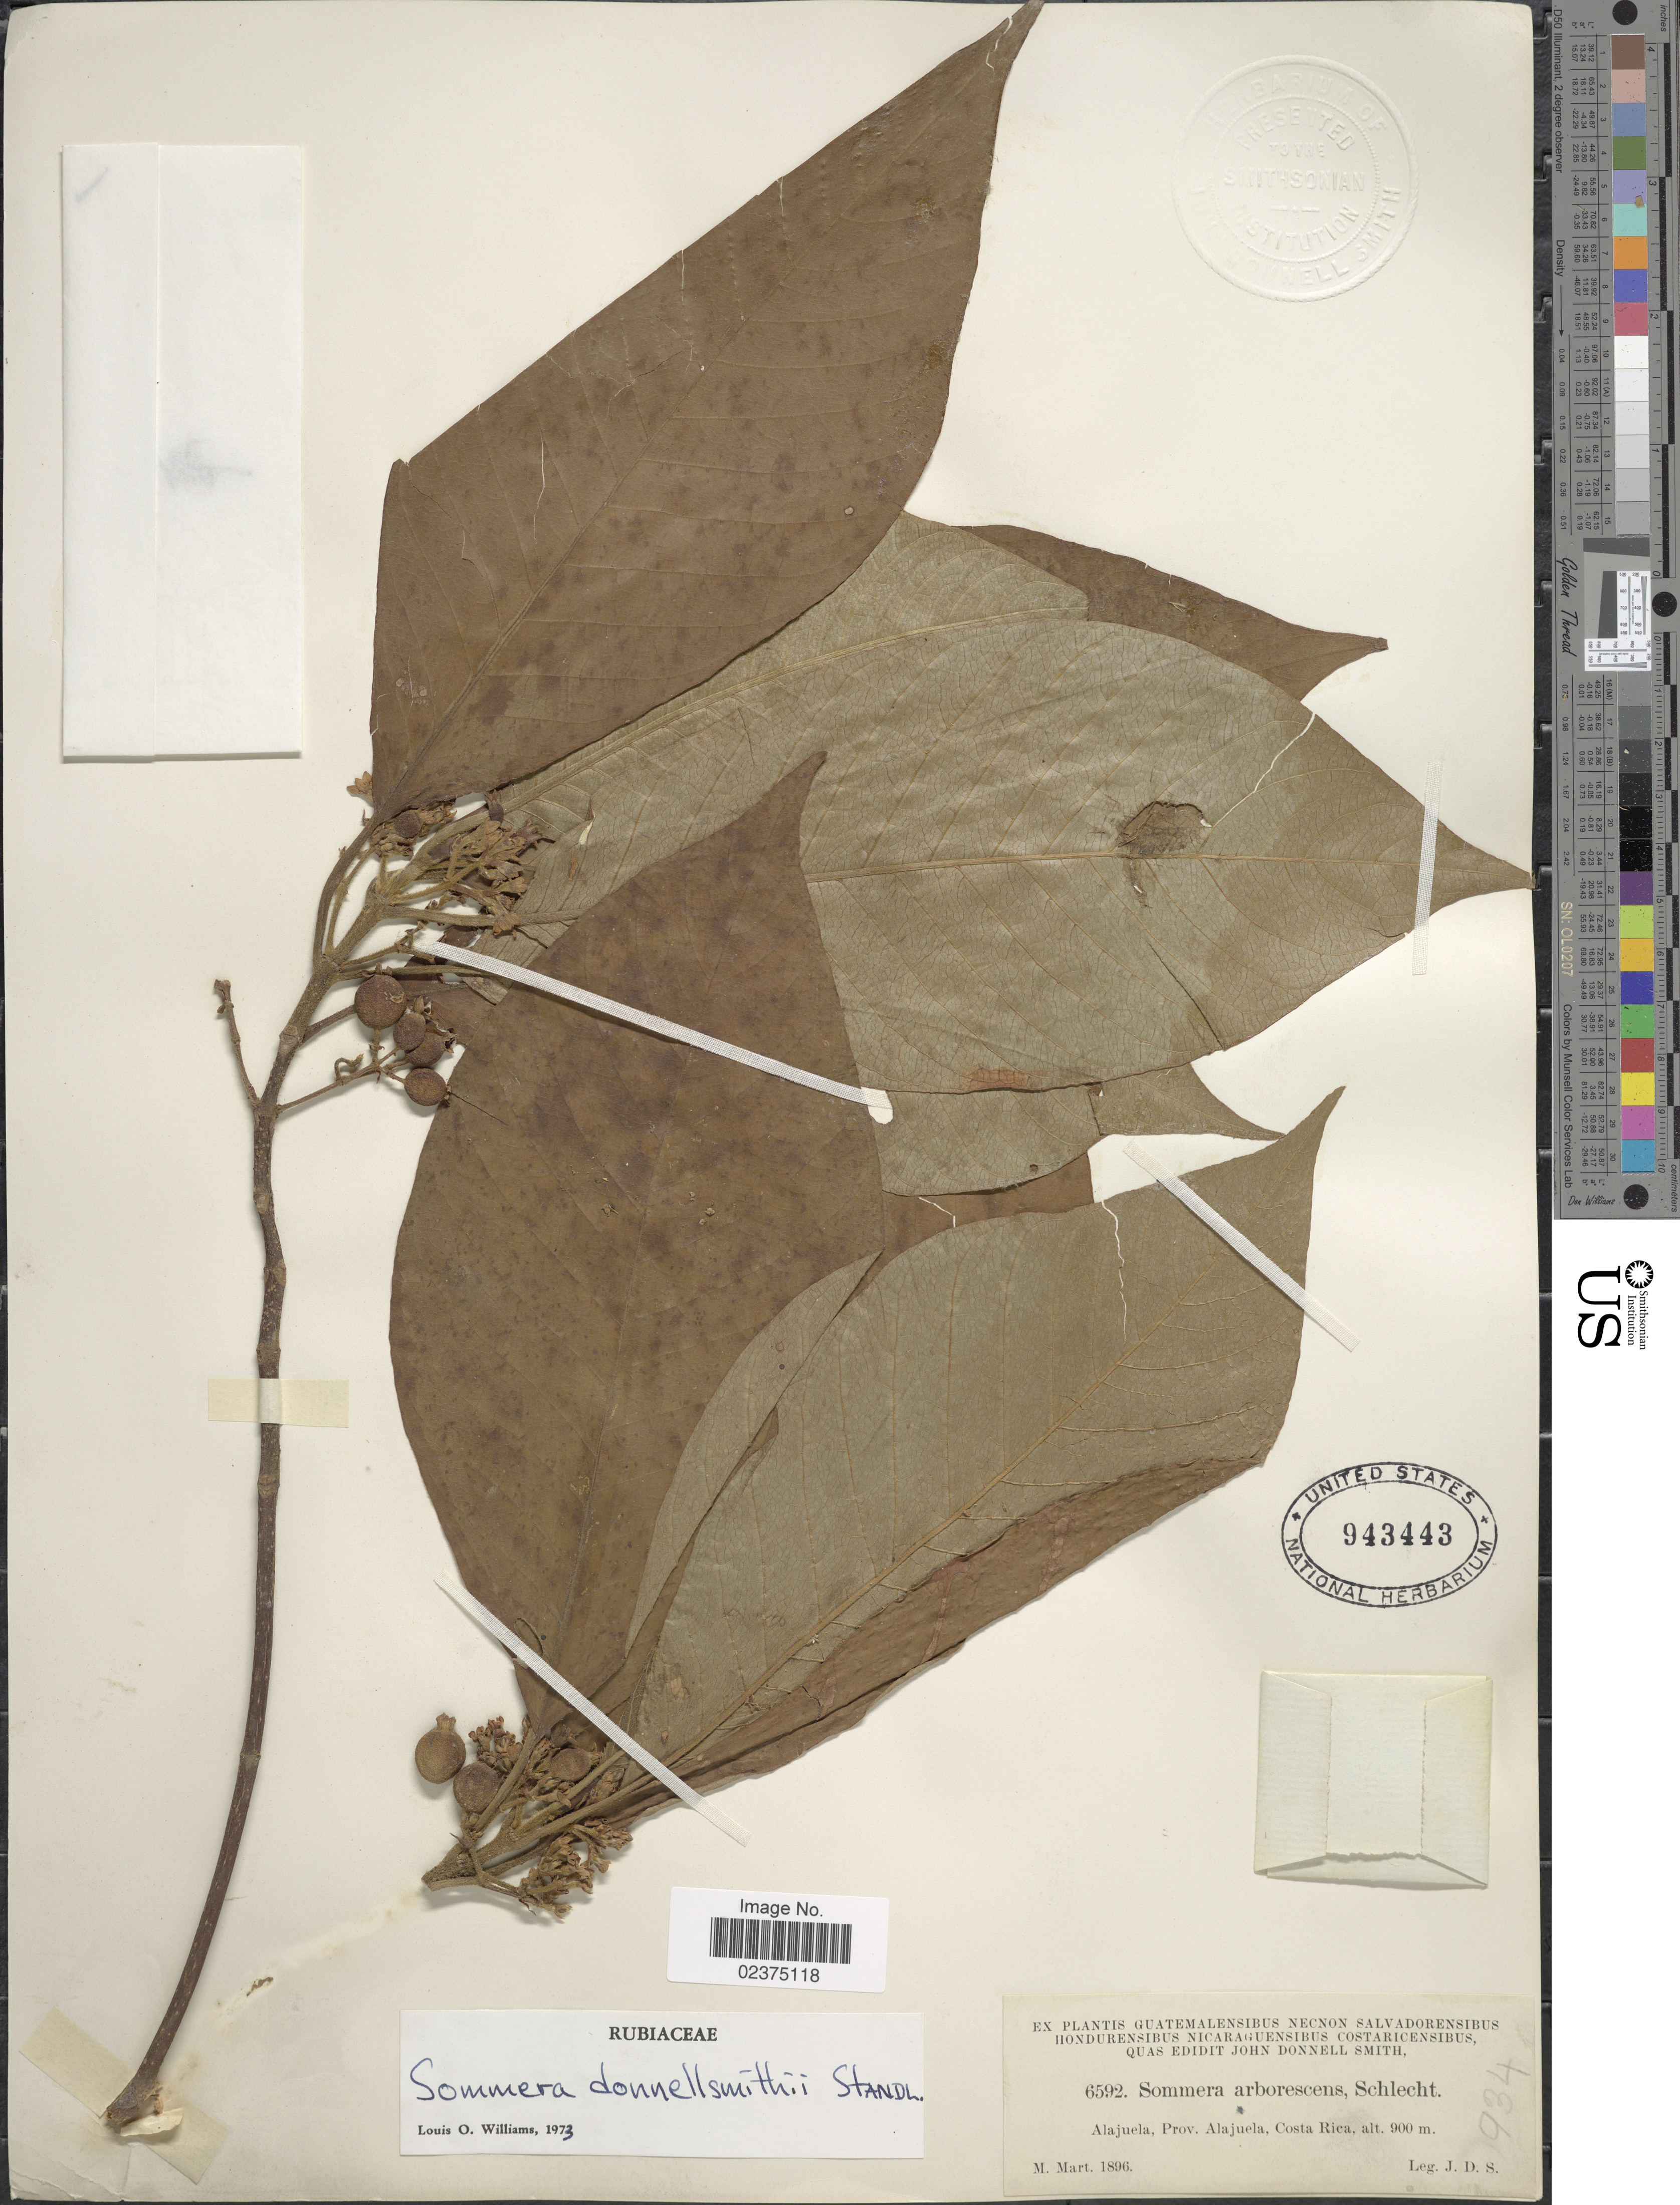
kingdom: Plantae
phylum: Tracheophyta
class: Magnoliopsida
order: Gentianales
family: Rubiaceae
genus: Sommera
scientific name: Sommera donnell-smithii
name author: Standl.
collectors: J. Donnell Smith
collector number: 6592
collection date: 1896-03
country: Costa Rica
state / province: Alajuela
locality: Alajuela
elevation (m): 900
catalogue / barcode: US 943443